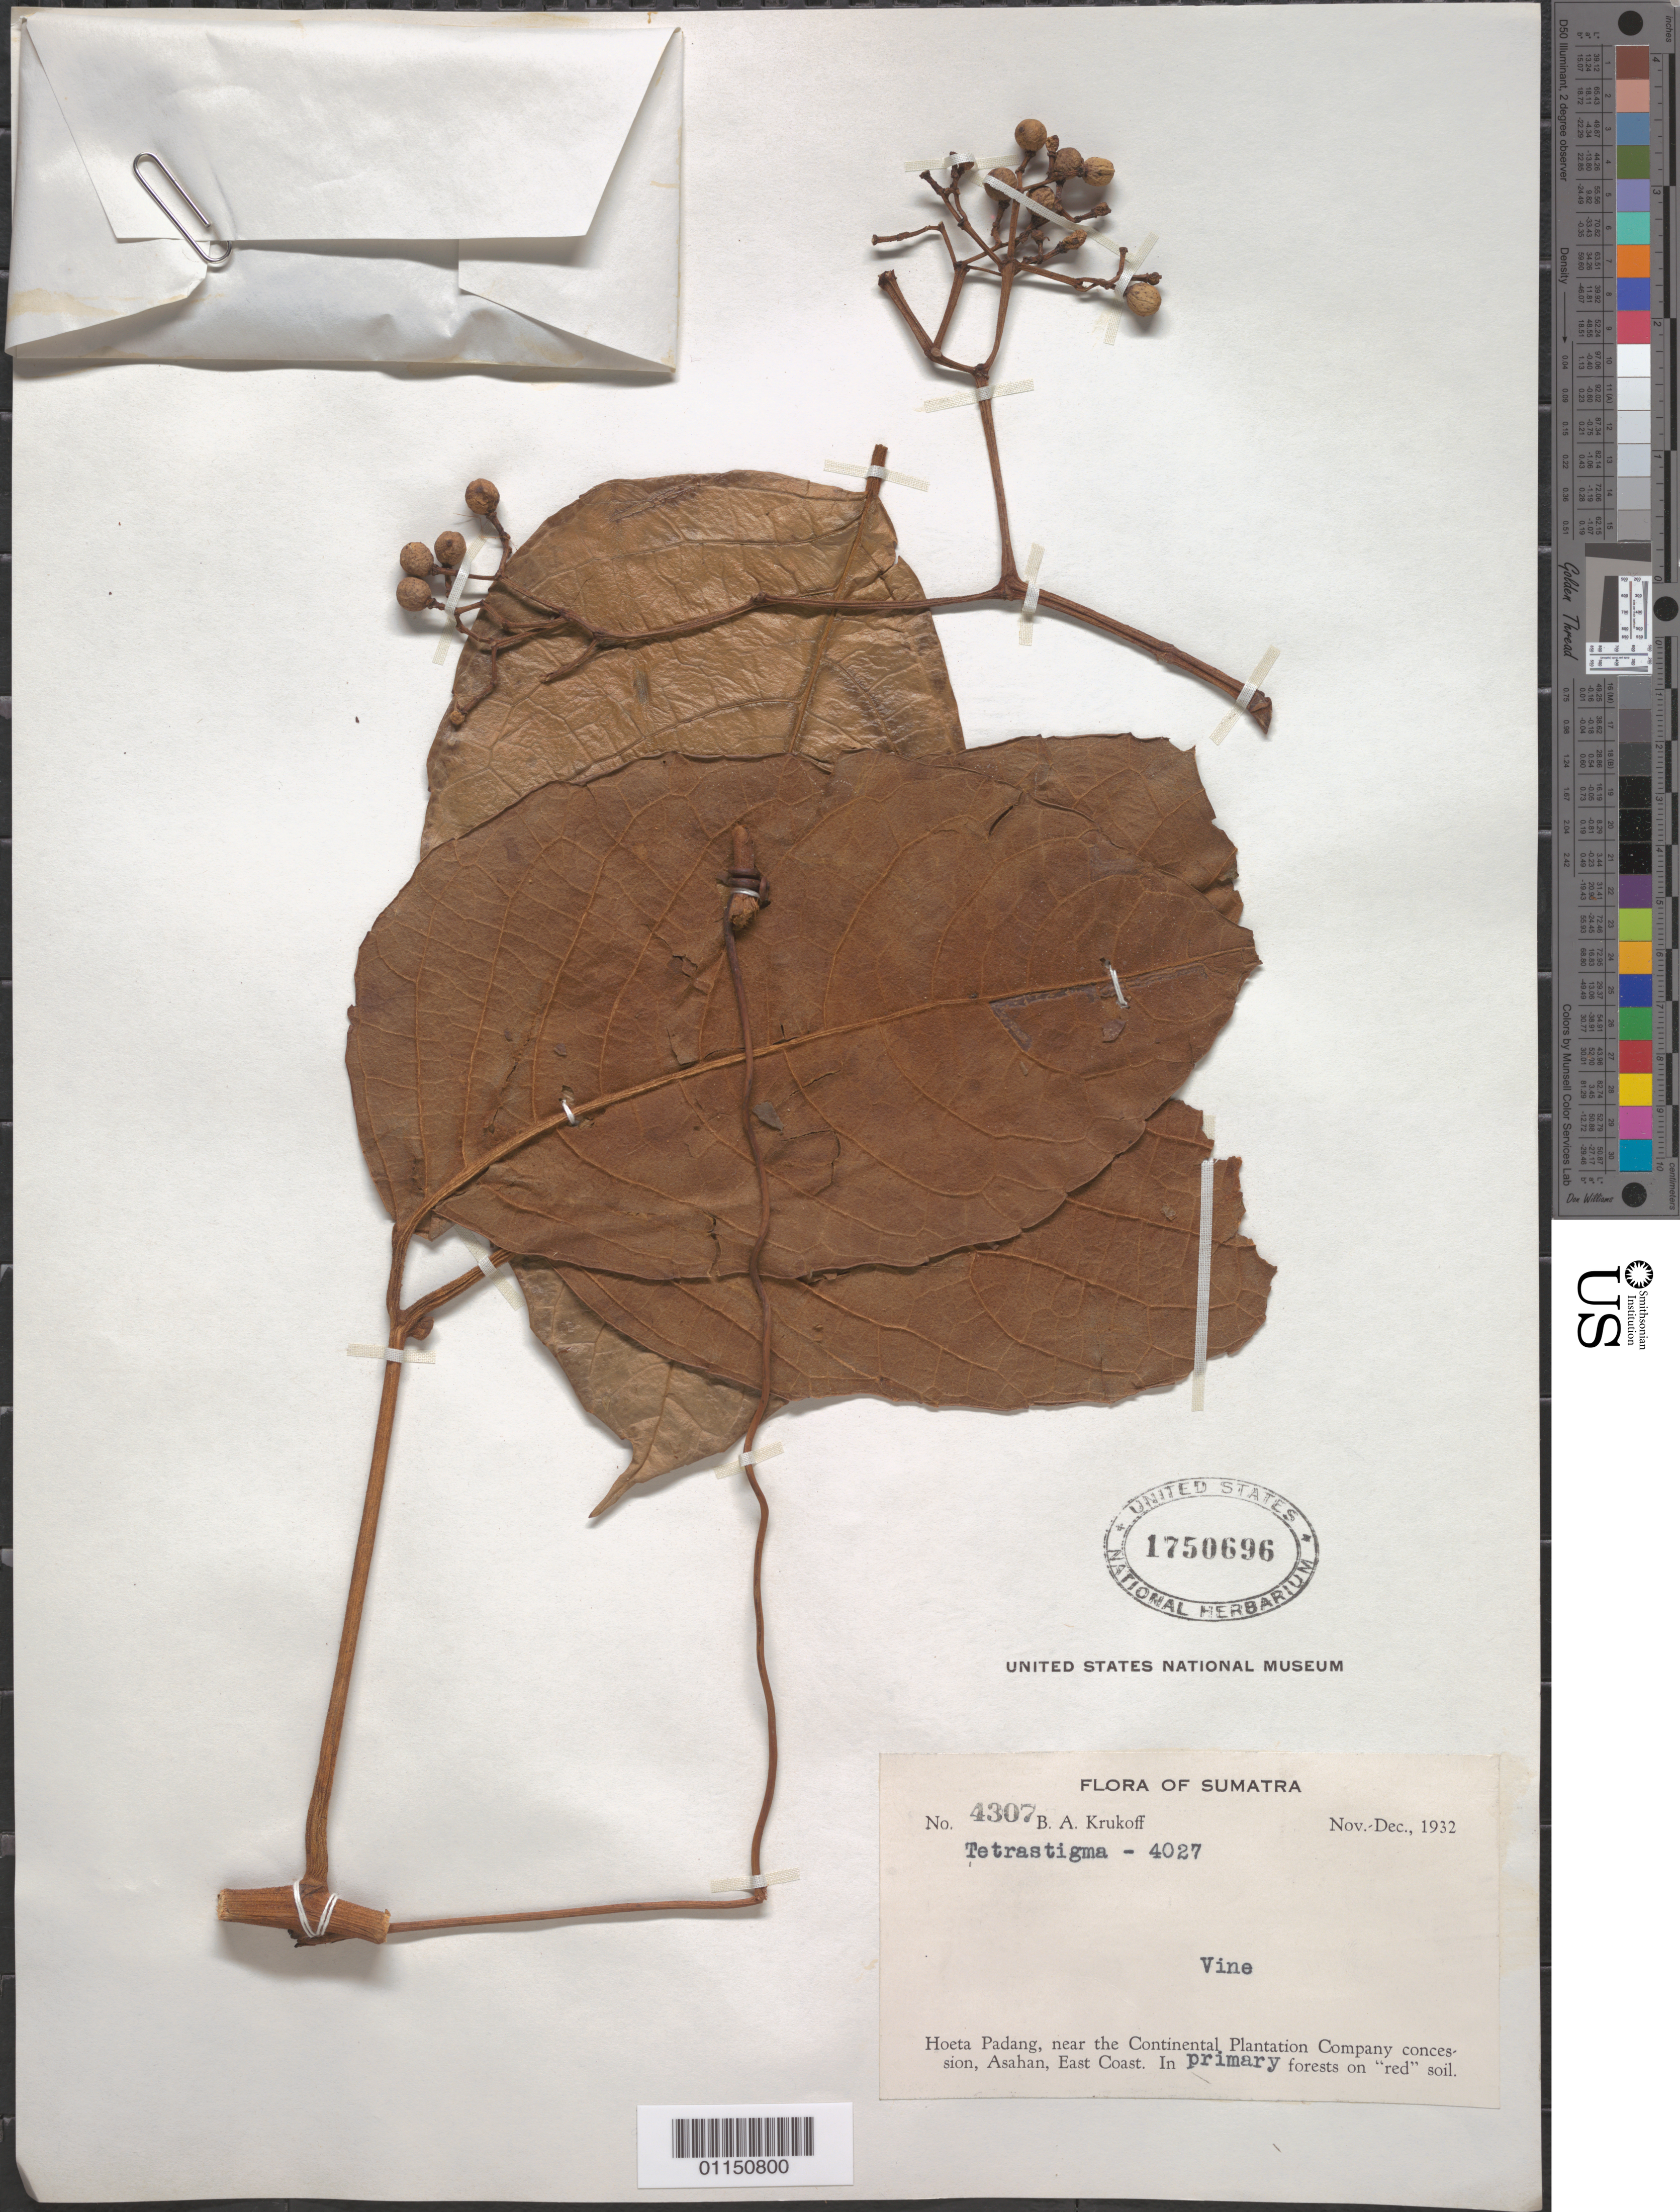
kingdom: Plantae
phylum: Tracheophyta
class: Magnoliopsida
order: Vitales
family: Vitaceae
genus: Tetrastigma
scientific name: Tetrastigma sp.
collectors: B. A. Krukoff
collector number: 4307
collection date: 1932-11/1932-12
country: Indonesia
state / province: Sumatra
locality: Hoeta Padang, near the Continental Plantation Company concession. Asahan. E Coast.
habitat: Vine. In primary forest.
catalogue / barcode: US 1750696